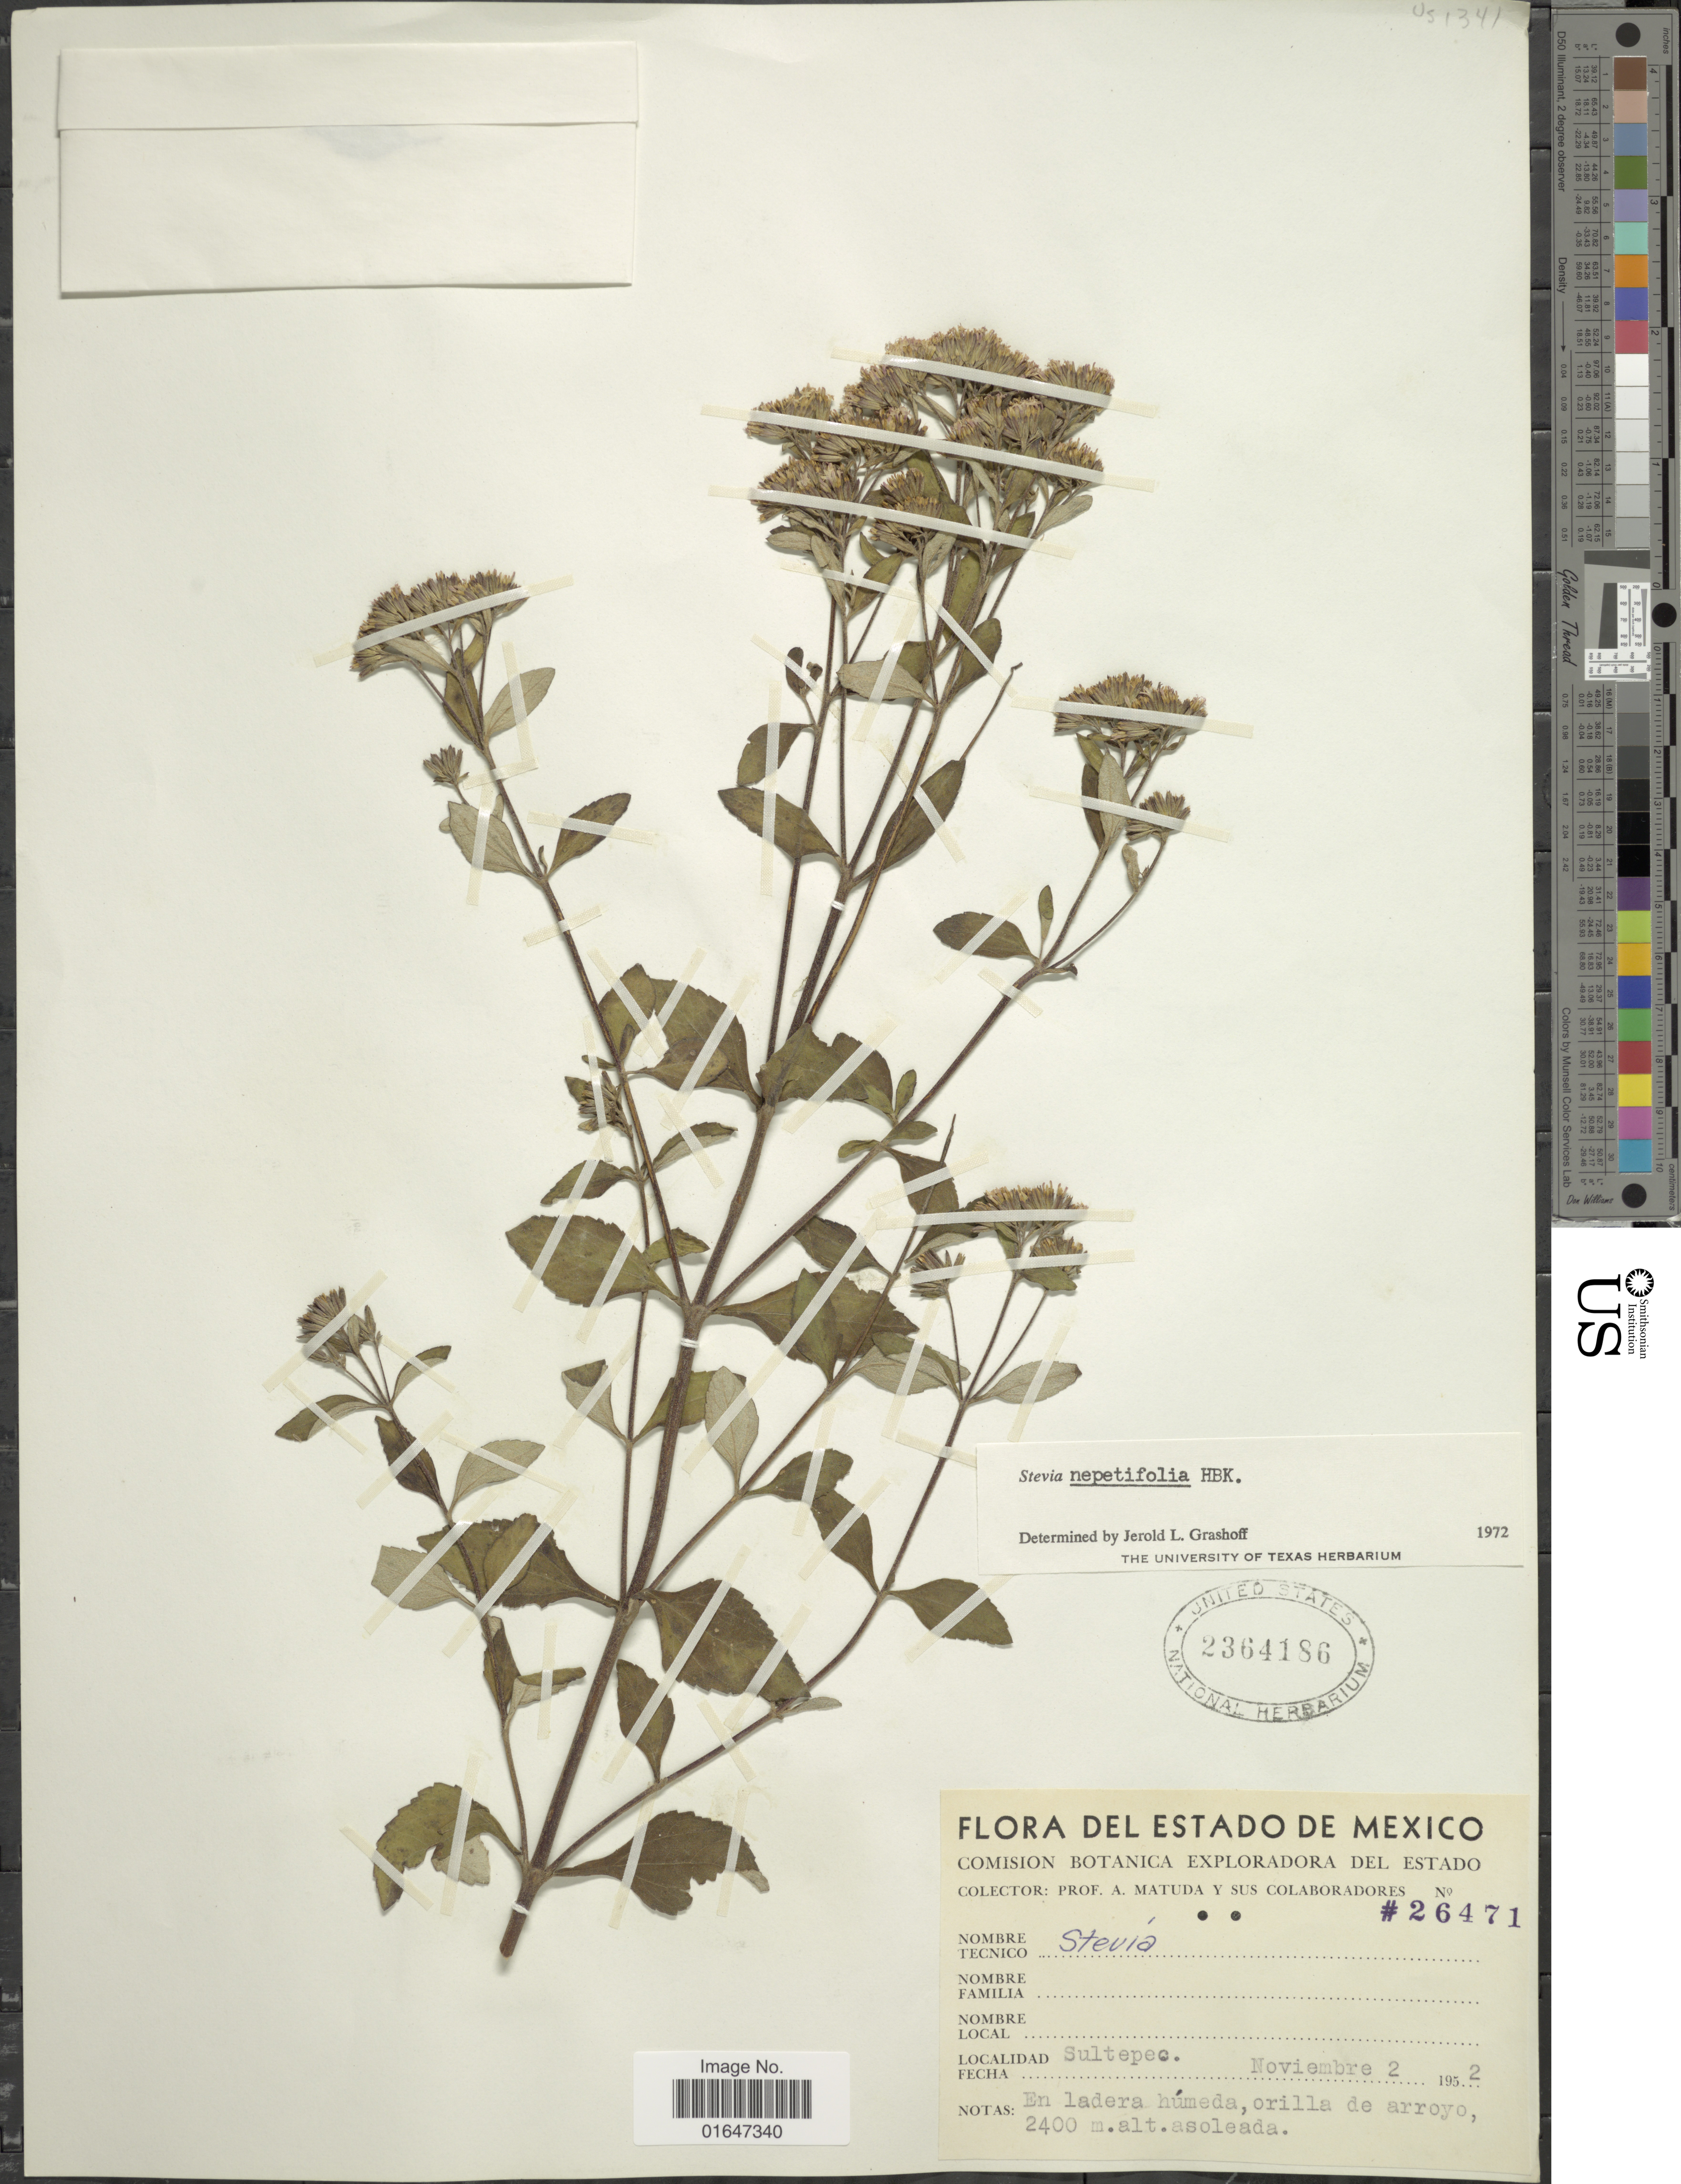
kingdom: Plantae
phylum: Tracheophyta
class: Magnoliopsida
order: Asterales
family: Asteraceae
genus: Stevia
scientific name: Stevia suaveolens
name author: Lag.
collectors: A. Matuda & et al.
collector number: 26471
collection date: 1952-11-02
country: Mexico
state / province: México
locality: Sultepec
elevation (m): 2400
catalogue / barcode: US 2364186